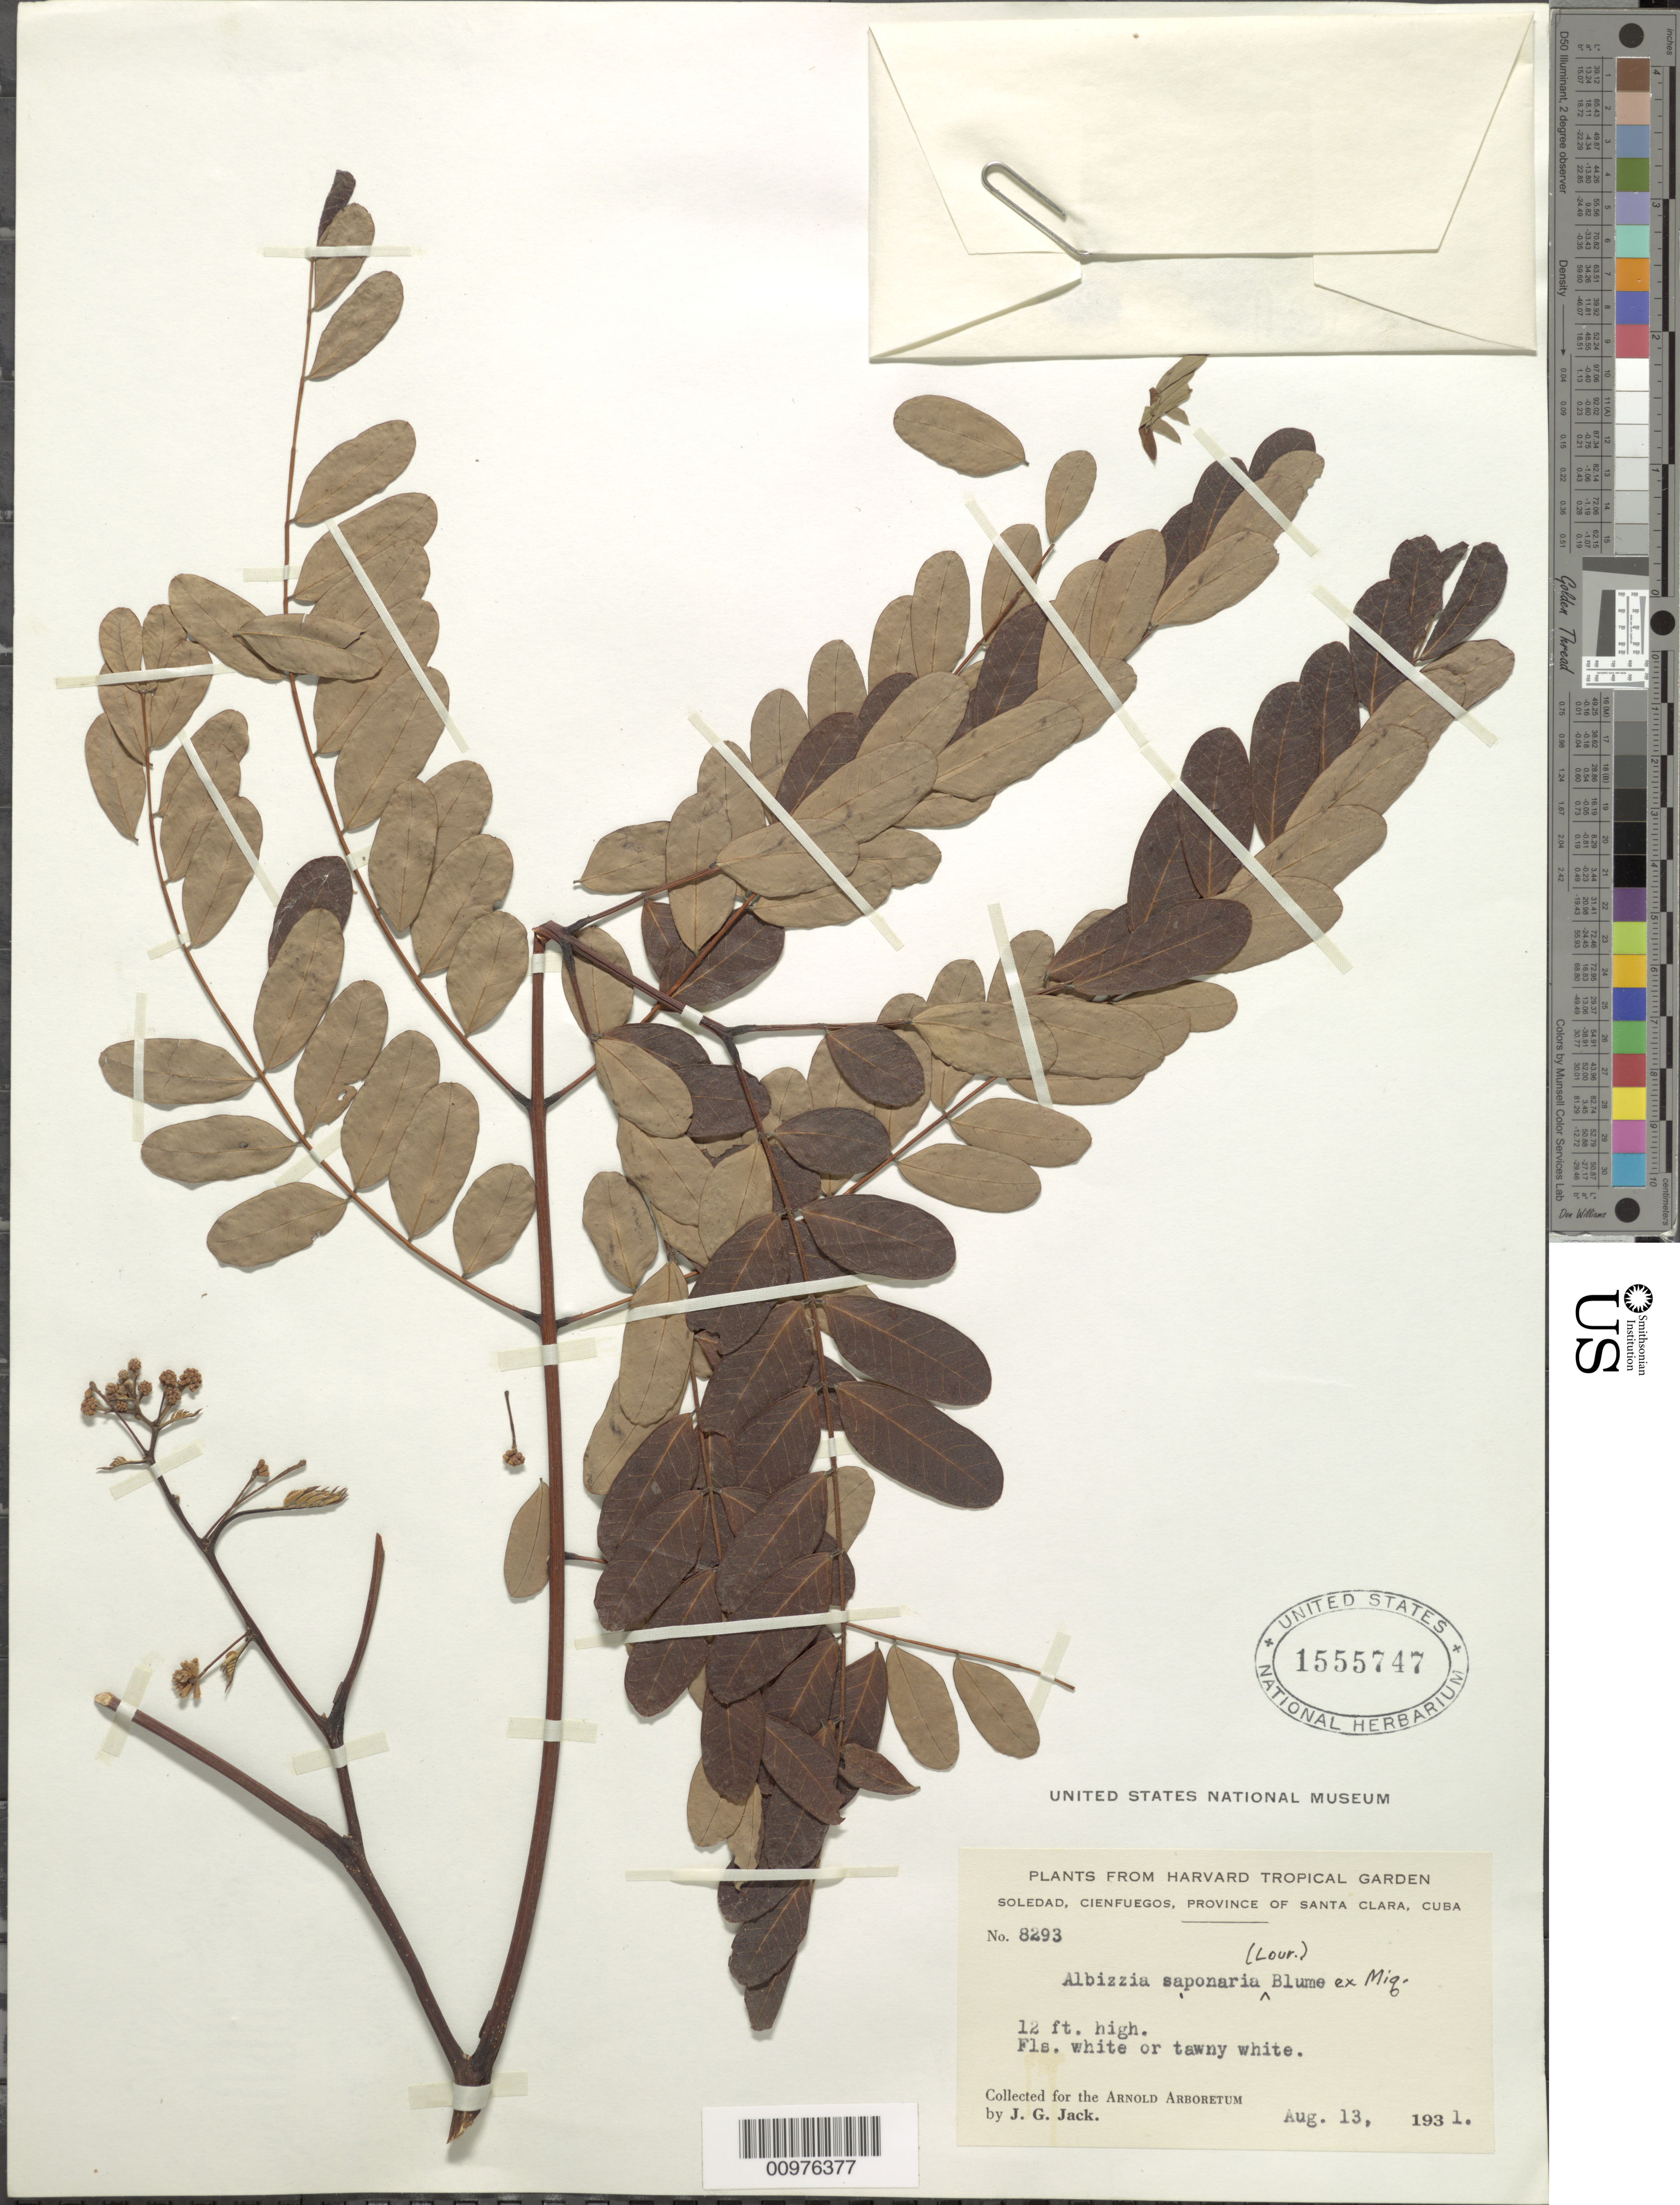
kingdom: Plantae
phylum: Tracheophyta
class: Magnoliopsida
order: Fabales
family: Fabaceae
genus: Albizia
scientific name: Albizia saponaria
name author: (Lour.) Blume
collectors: J. G. Jack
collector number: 8293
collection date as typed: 13 Aug 1931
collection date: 1931-08-13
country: Cuba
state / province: Cienfuegos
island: Cuba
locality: Garden (Soledad) Cienfuegos Province of Santa Clara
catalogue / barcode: US 1555747